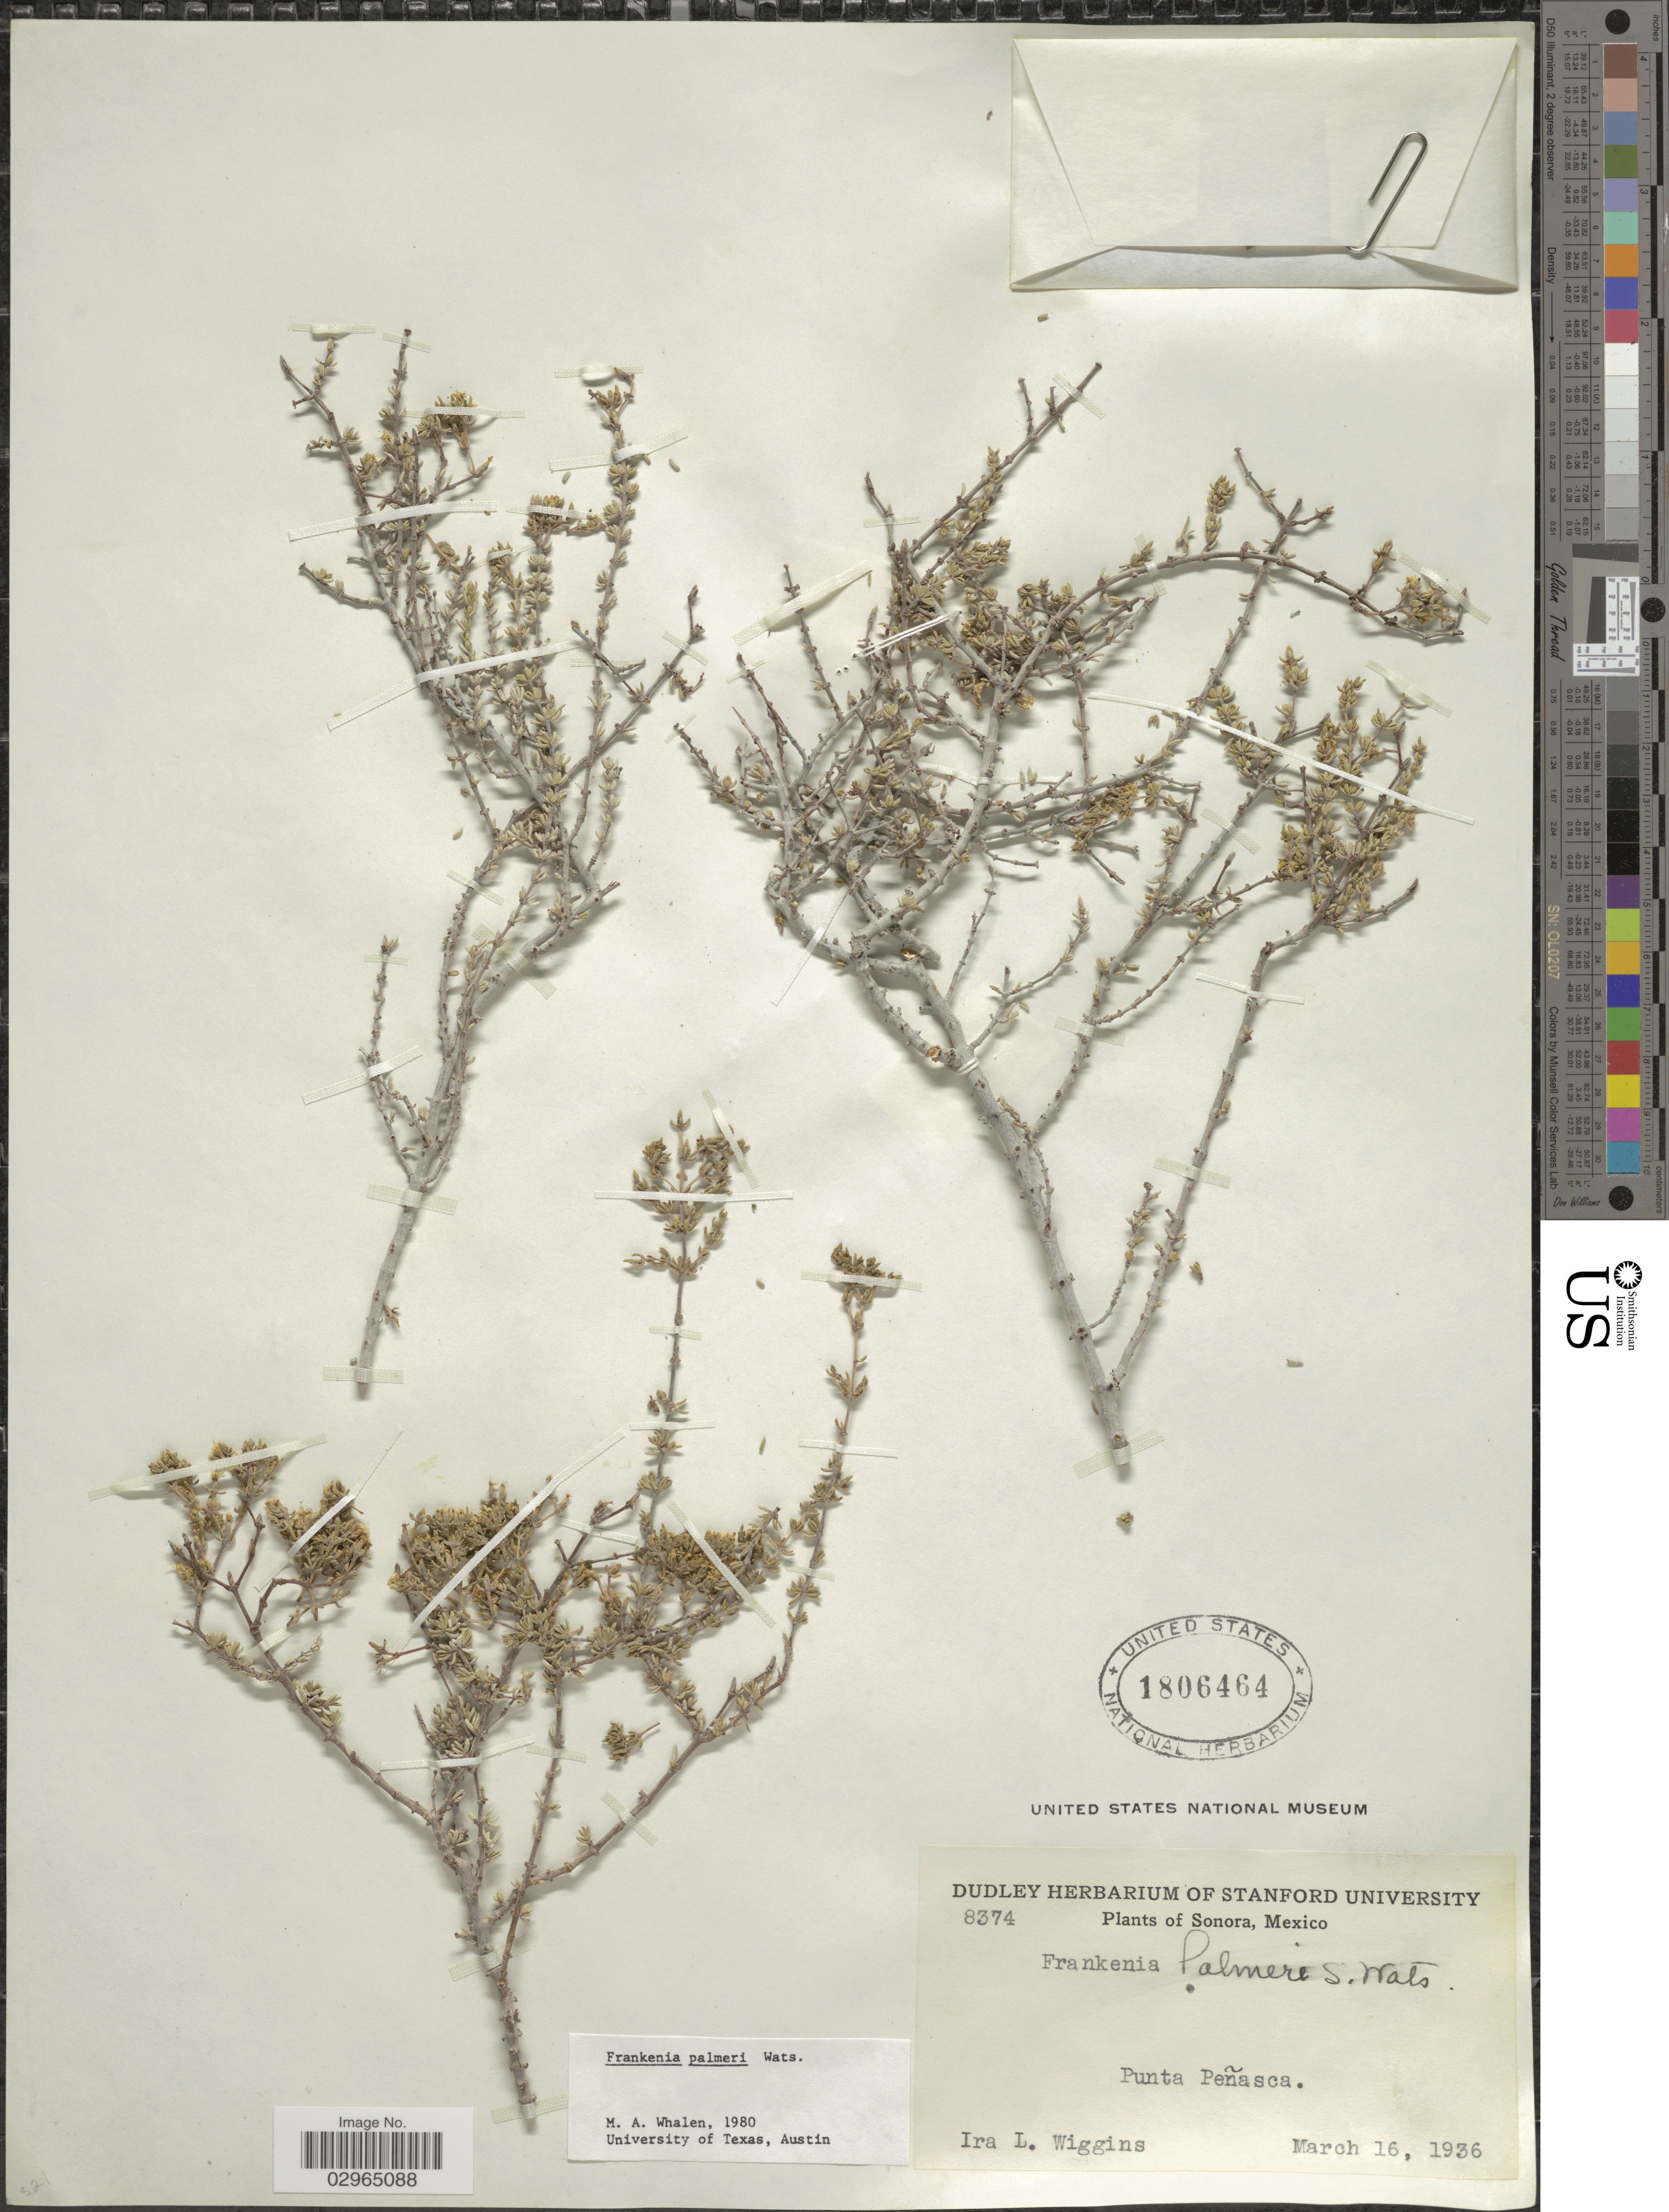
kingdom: Plantae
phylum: Tracheophyta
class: Magnoliopsida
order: Caryophyllales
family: Frankeniaceae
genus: Frankenia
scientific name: Frankenia palmeri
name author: S. Watson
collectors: I. L. Wiggins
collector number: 8374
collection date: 1936-03-16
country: Mexico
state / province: Sonora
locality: Punta Peñasca.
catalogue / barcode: US 1806464